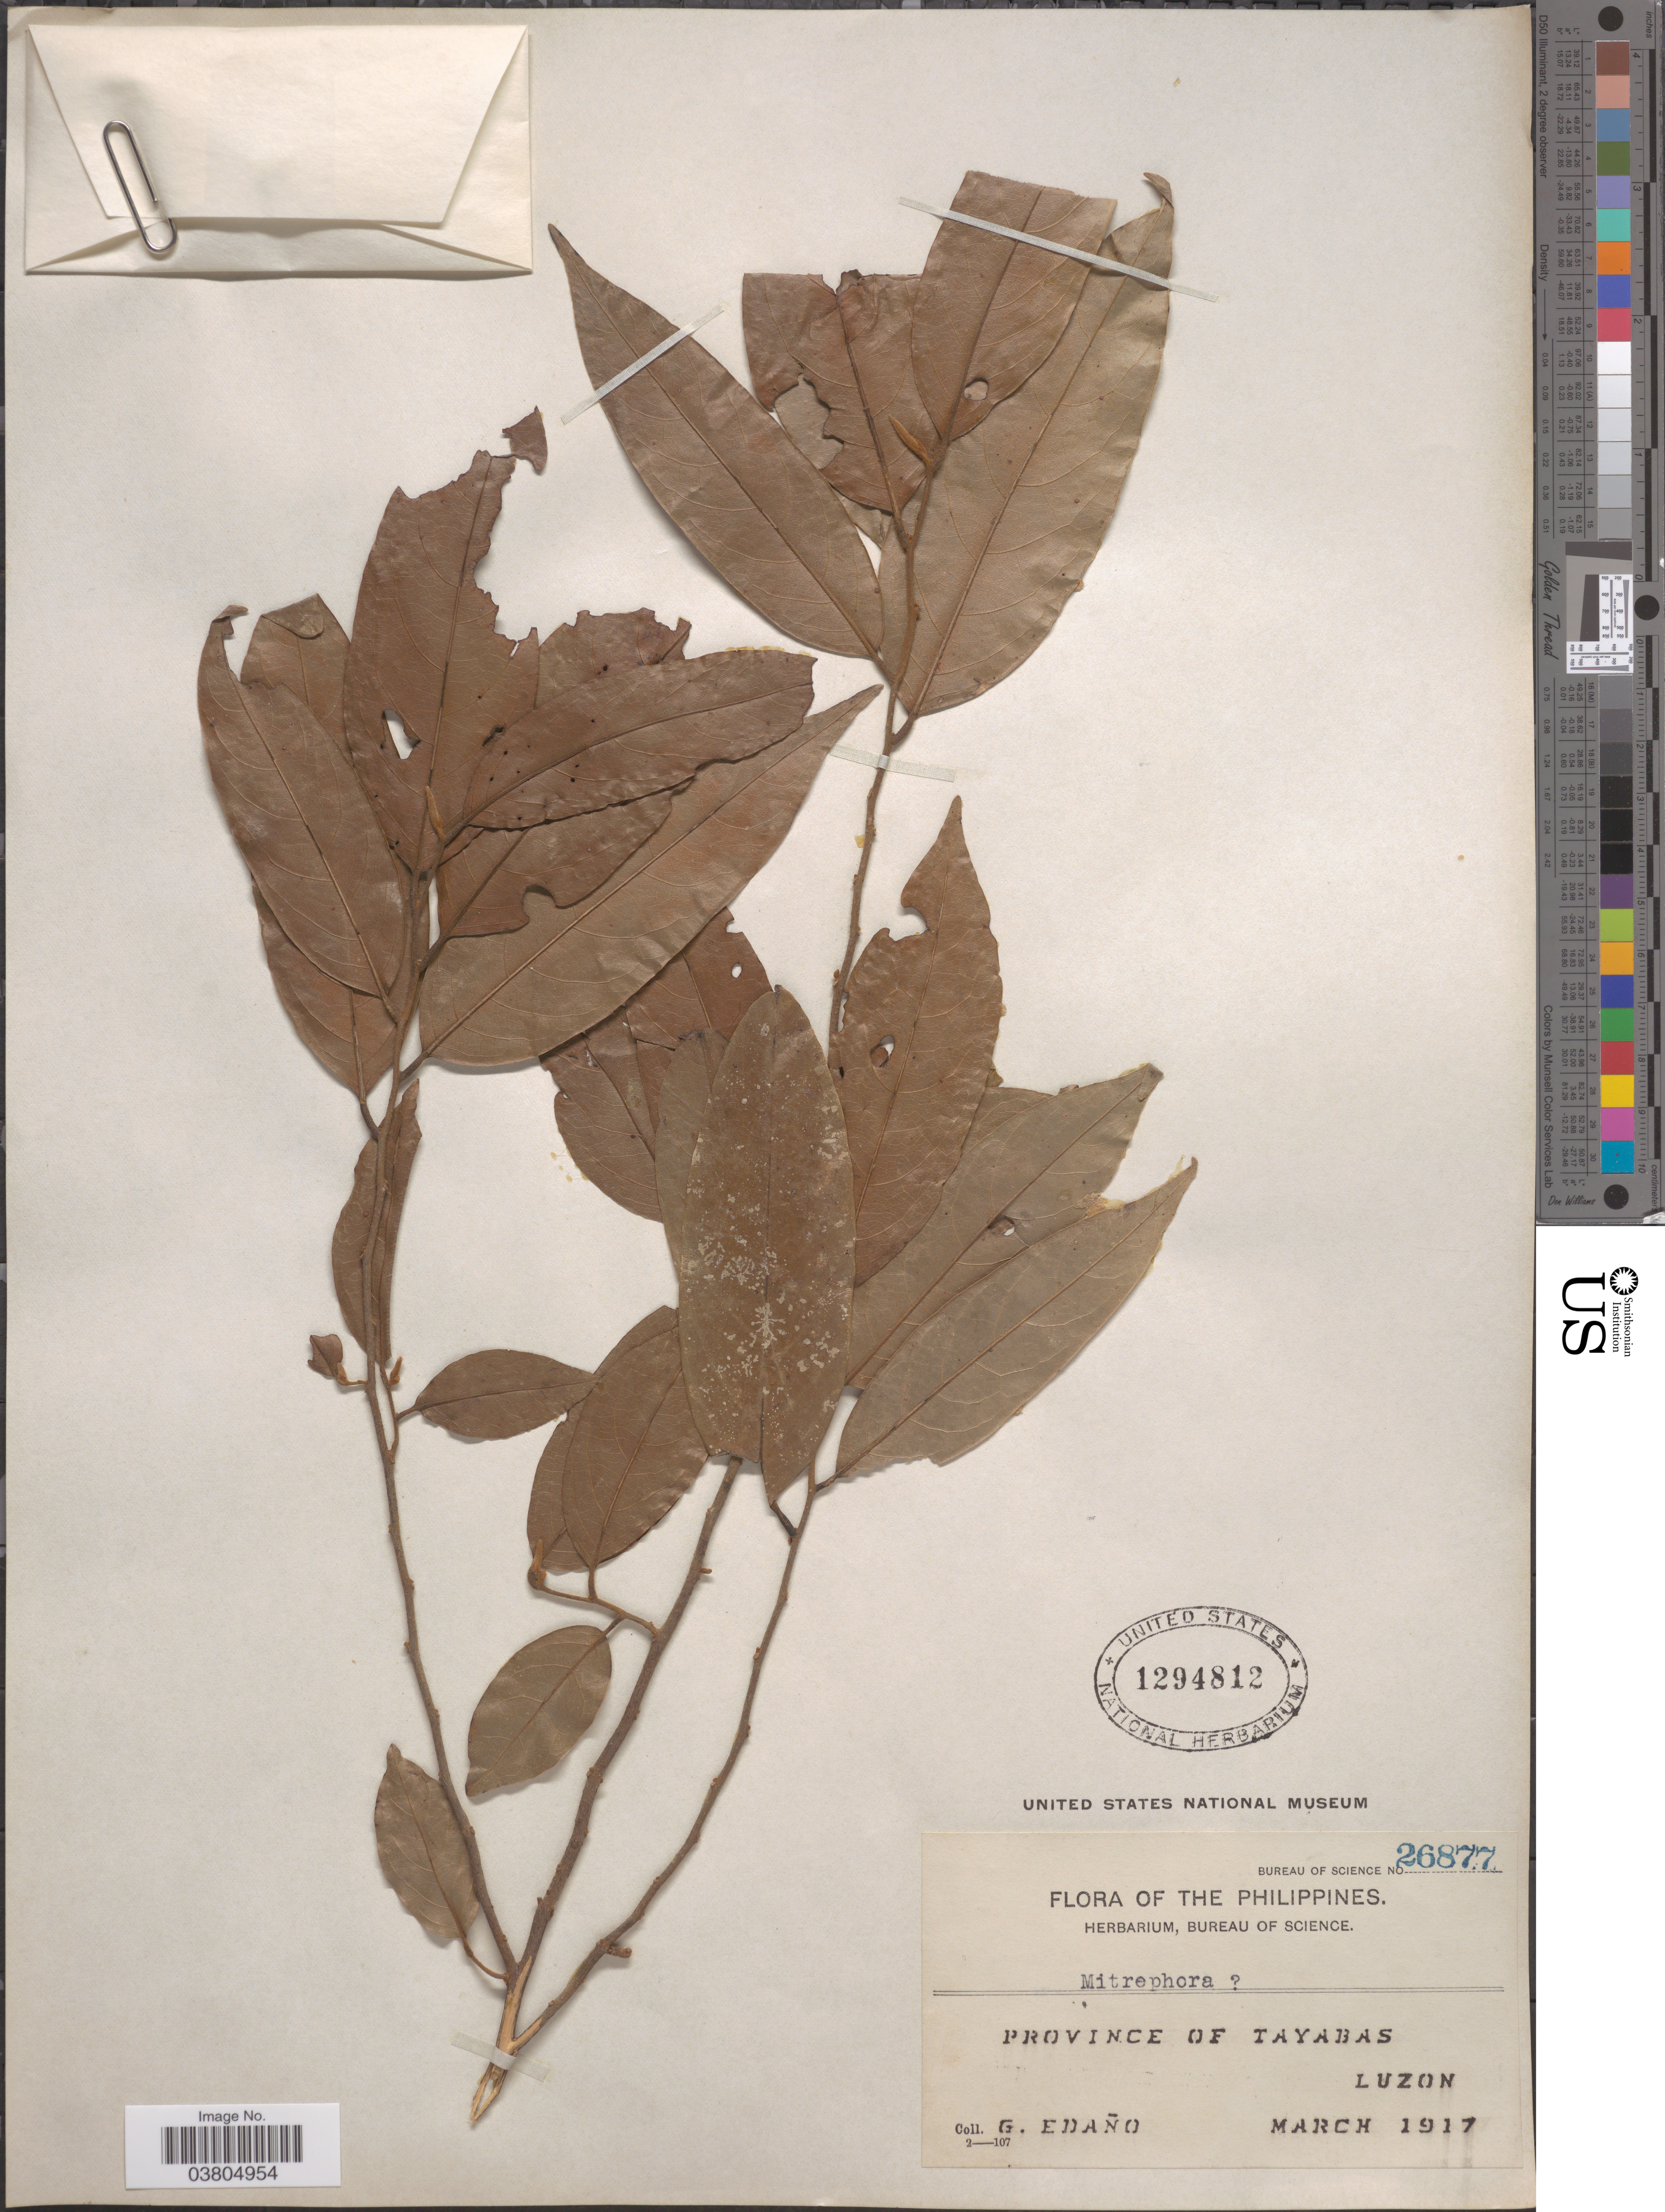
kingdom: Plantae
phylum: Tracheophyta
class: Magnoliopsida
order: Magnoliales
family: Annonaceae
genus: Mitrephora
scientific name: Mitrephora sp.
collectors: G. Edaño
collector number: Bureau of Science 26877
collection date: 1917-03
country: Philippines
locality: Province of Tayabas. Luzon.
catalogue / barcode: US 1294812